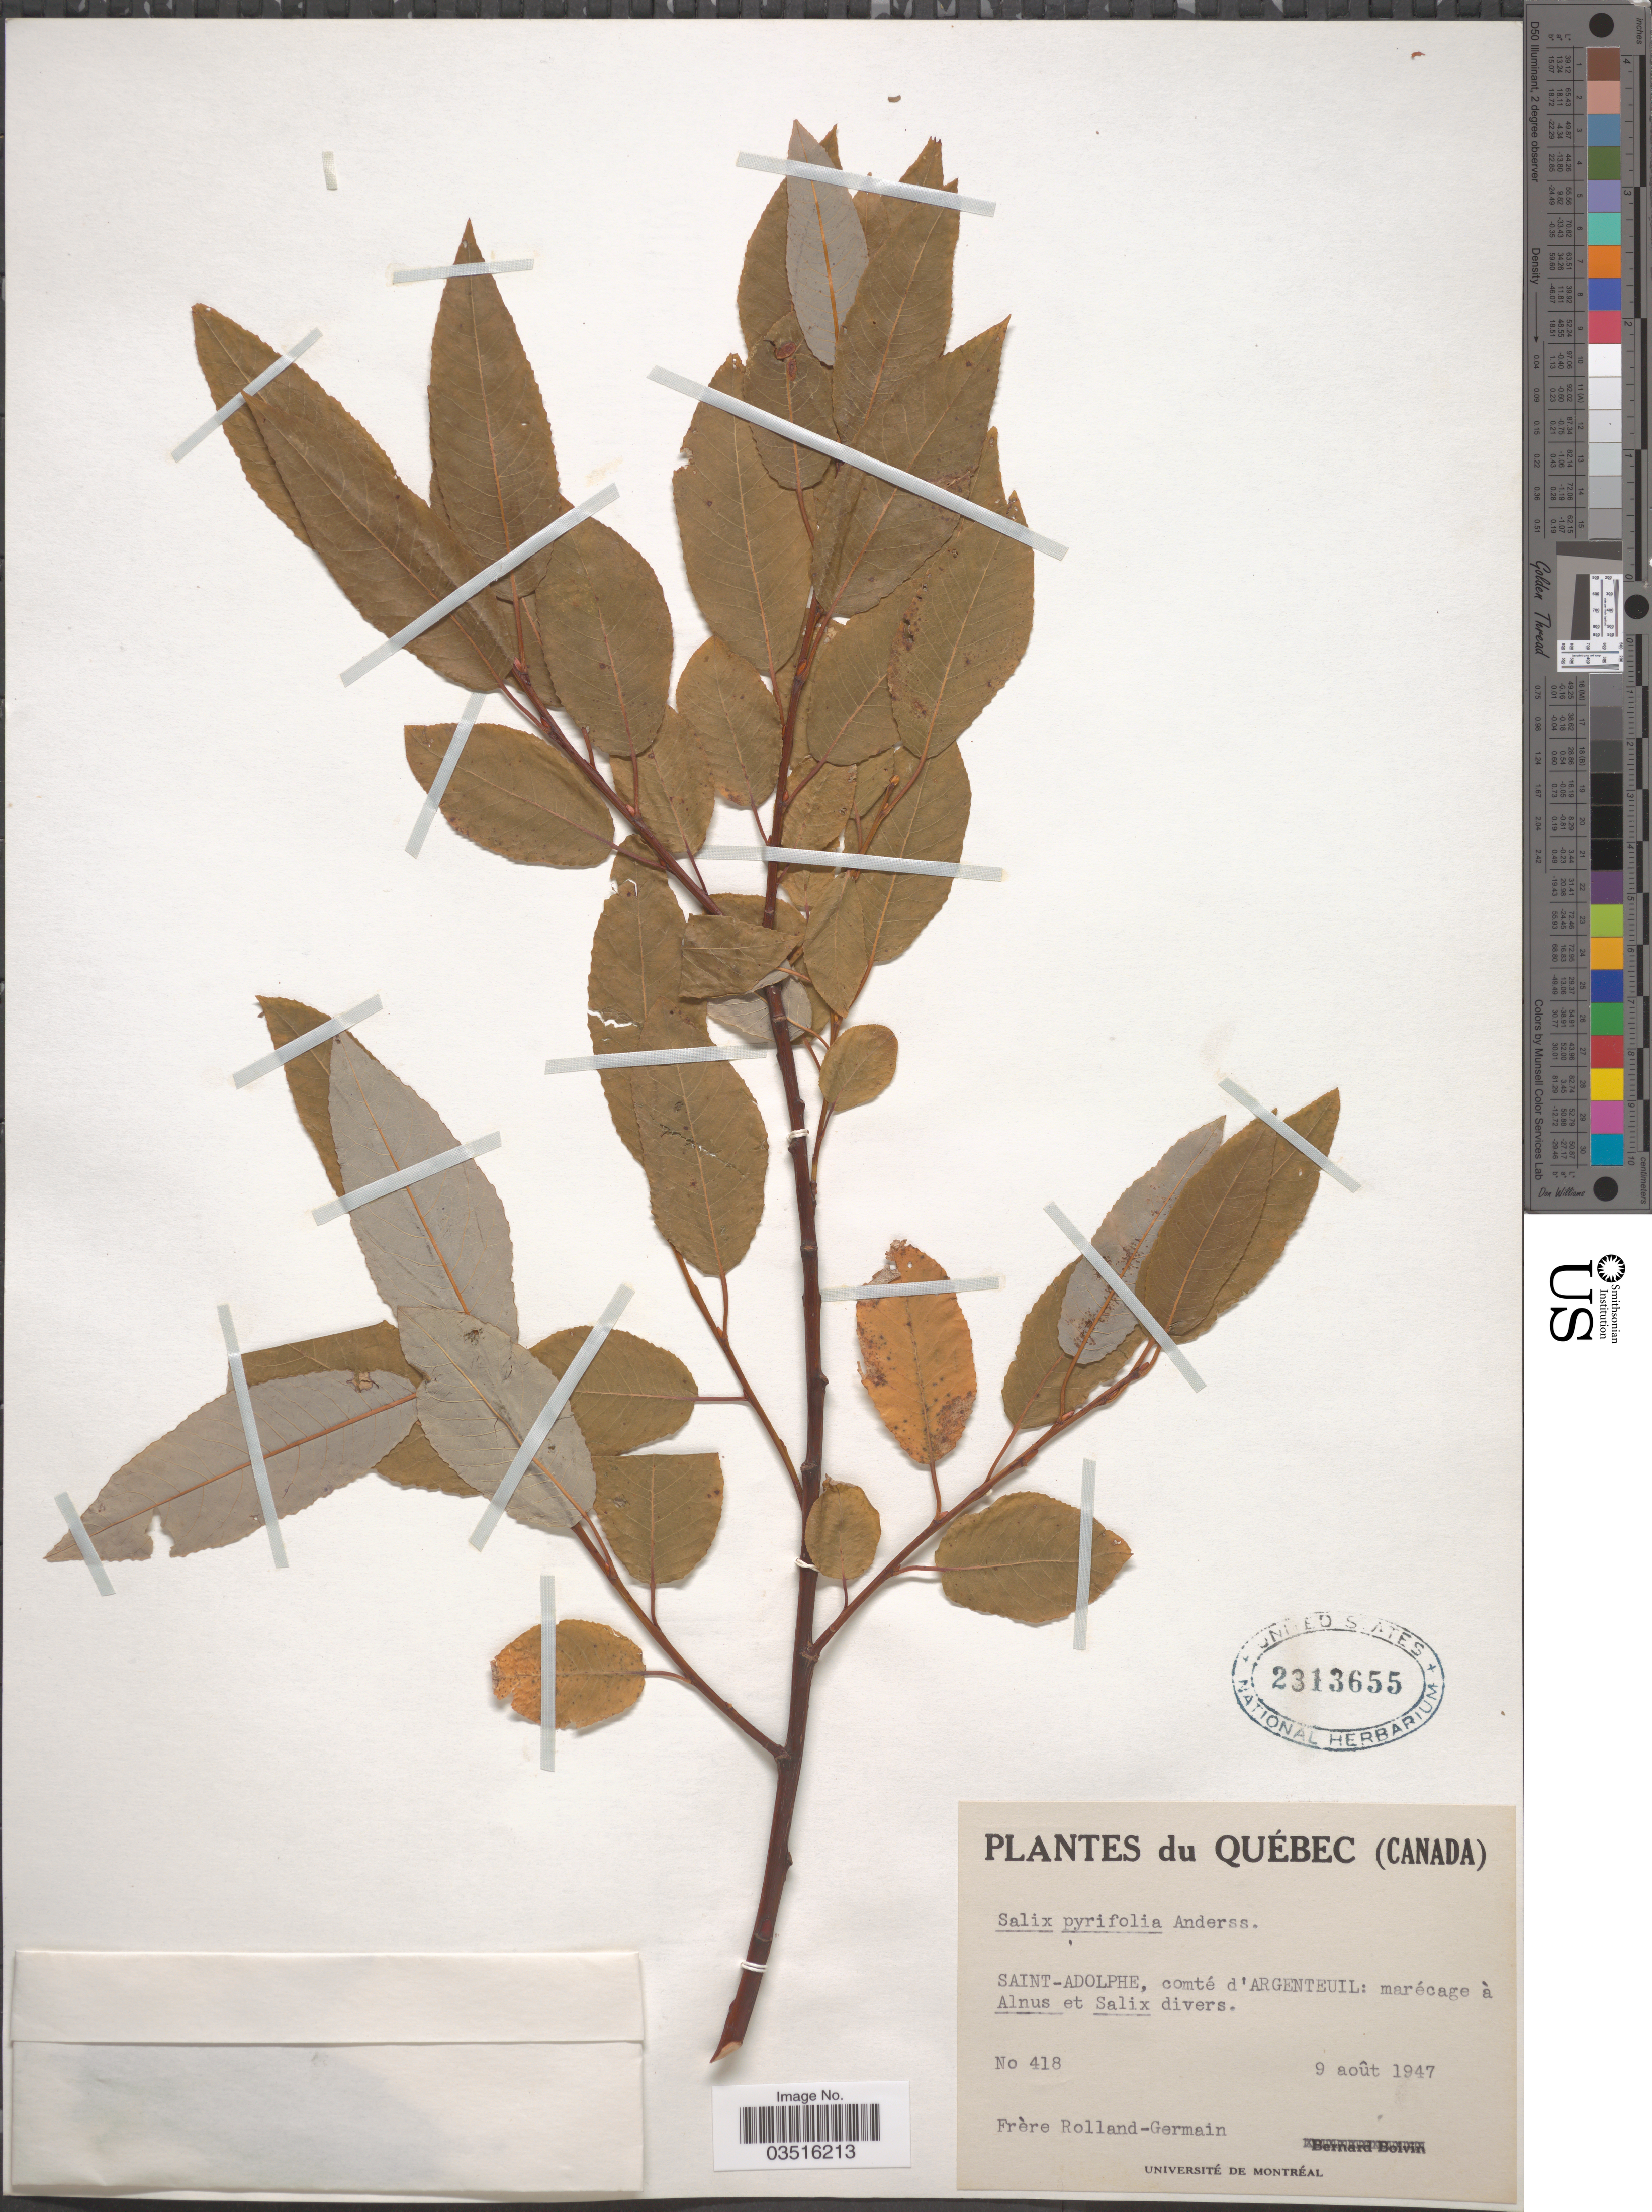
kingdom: Plantae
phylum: Tracheophyta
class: Magnoliopsida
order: Malpighiales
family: Salicaceae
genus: Salix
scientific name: Salix pyrifolia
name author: Ledeb.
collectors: Rolland-Germain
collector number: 418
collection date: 1947-08-09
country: Canada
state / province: Quebec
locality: Saint-Adolphe, comté d'Argenteuil.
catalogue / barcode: US 2313655